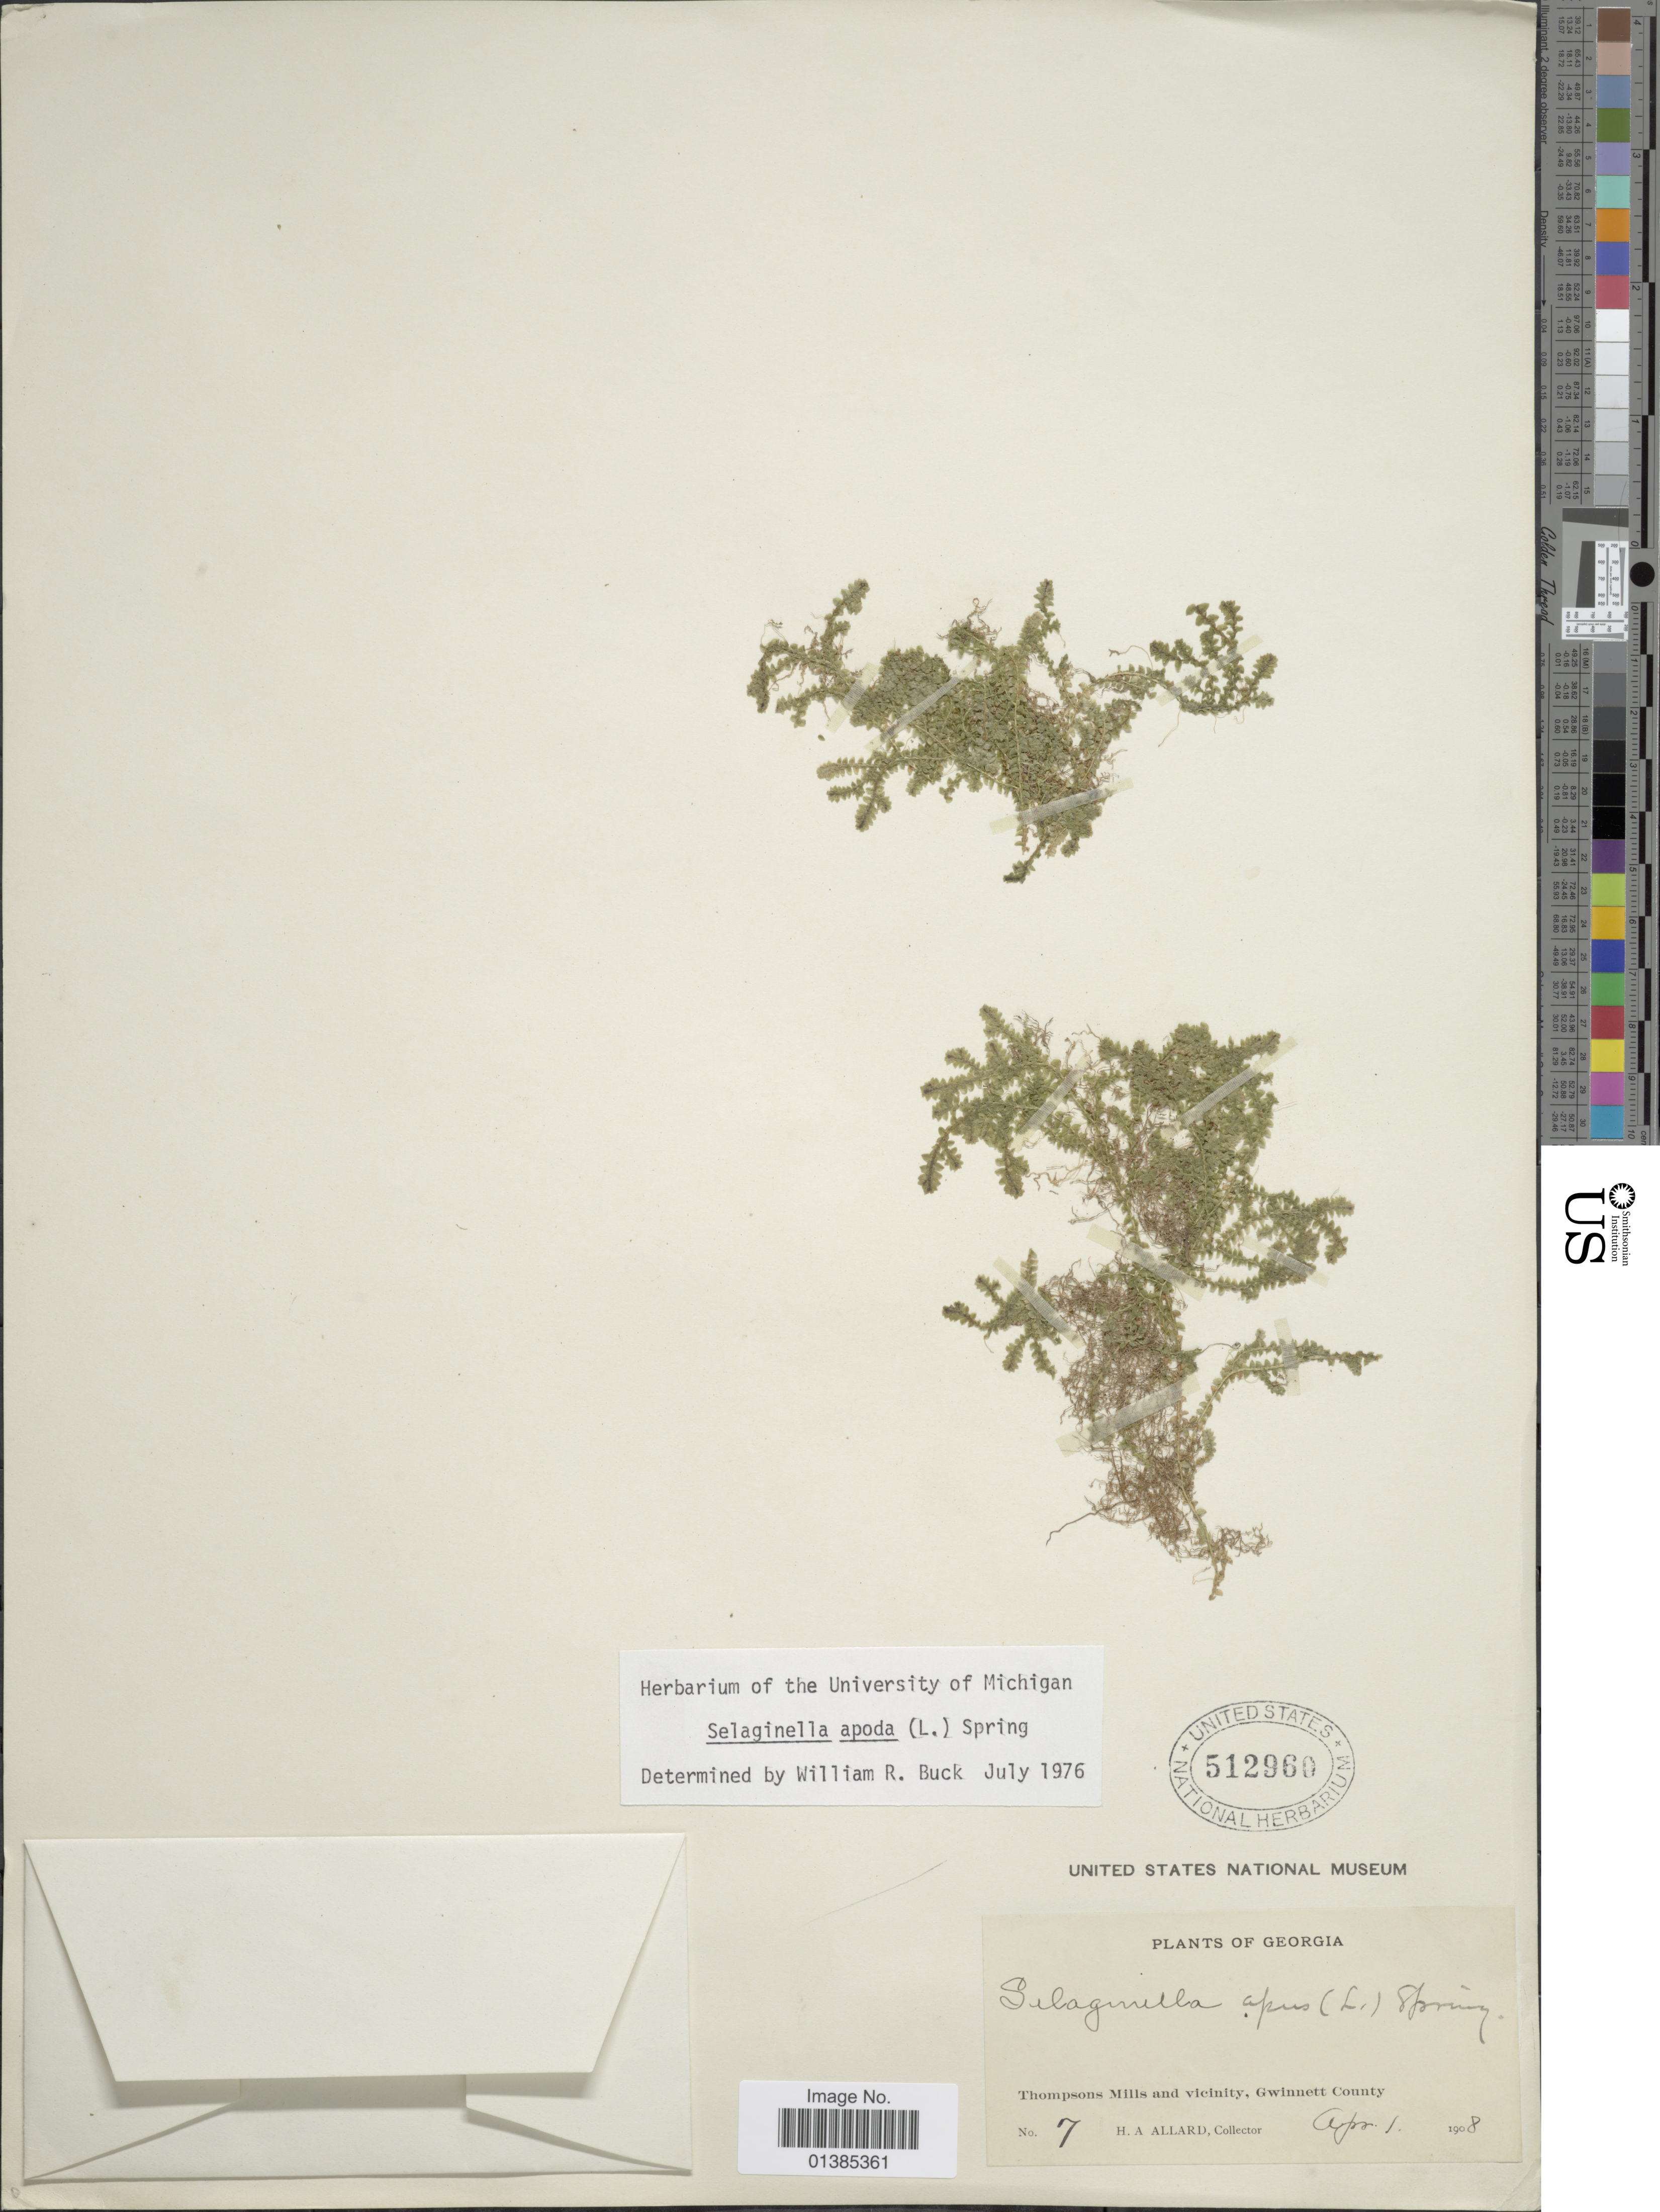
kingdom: Plantae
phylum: Tracheophyta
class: Lycopodiopsida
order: Selaginellales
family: Selaginellaceae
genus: Selaginella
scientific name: Selaginella apus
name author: Spring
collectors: H. A. Allard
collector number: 7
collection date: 1908-04-01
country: United States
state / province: Georgia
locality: Thompson Mills and vicinity, Gwinnett County.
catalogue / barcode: US 512960